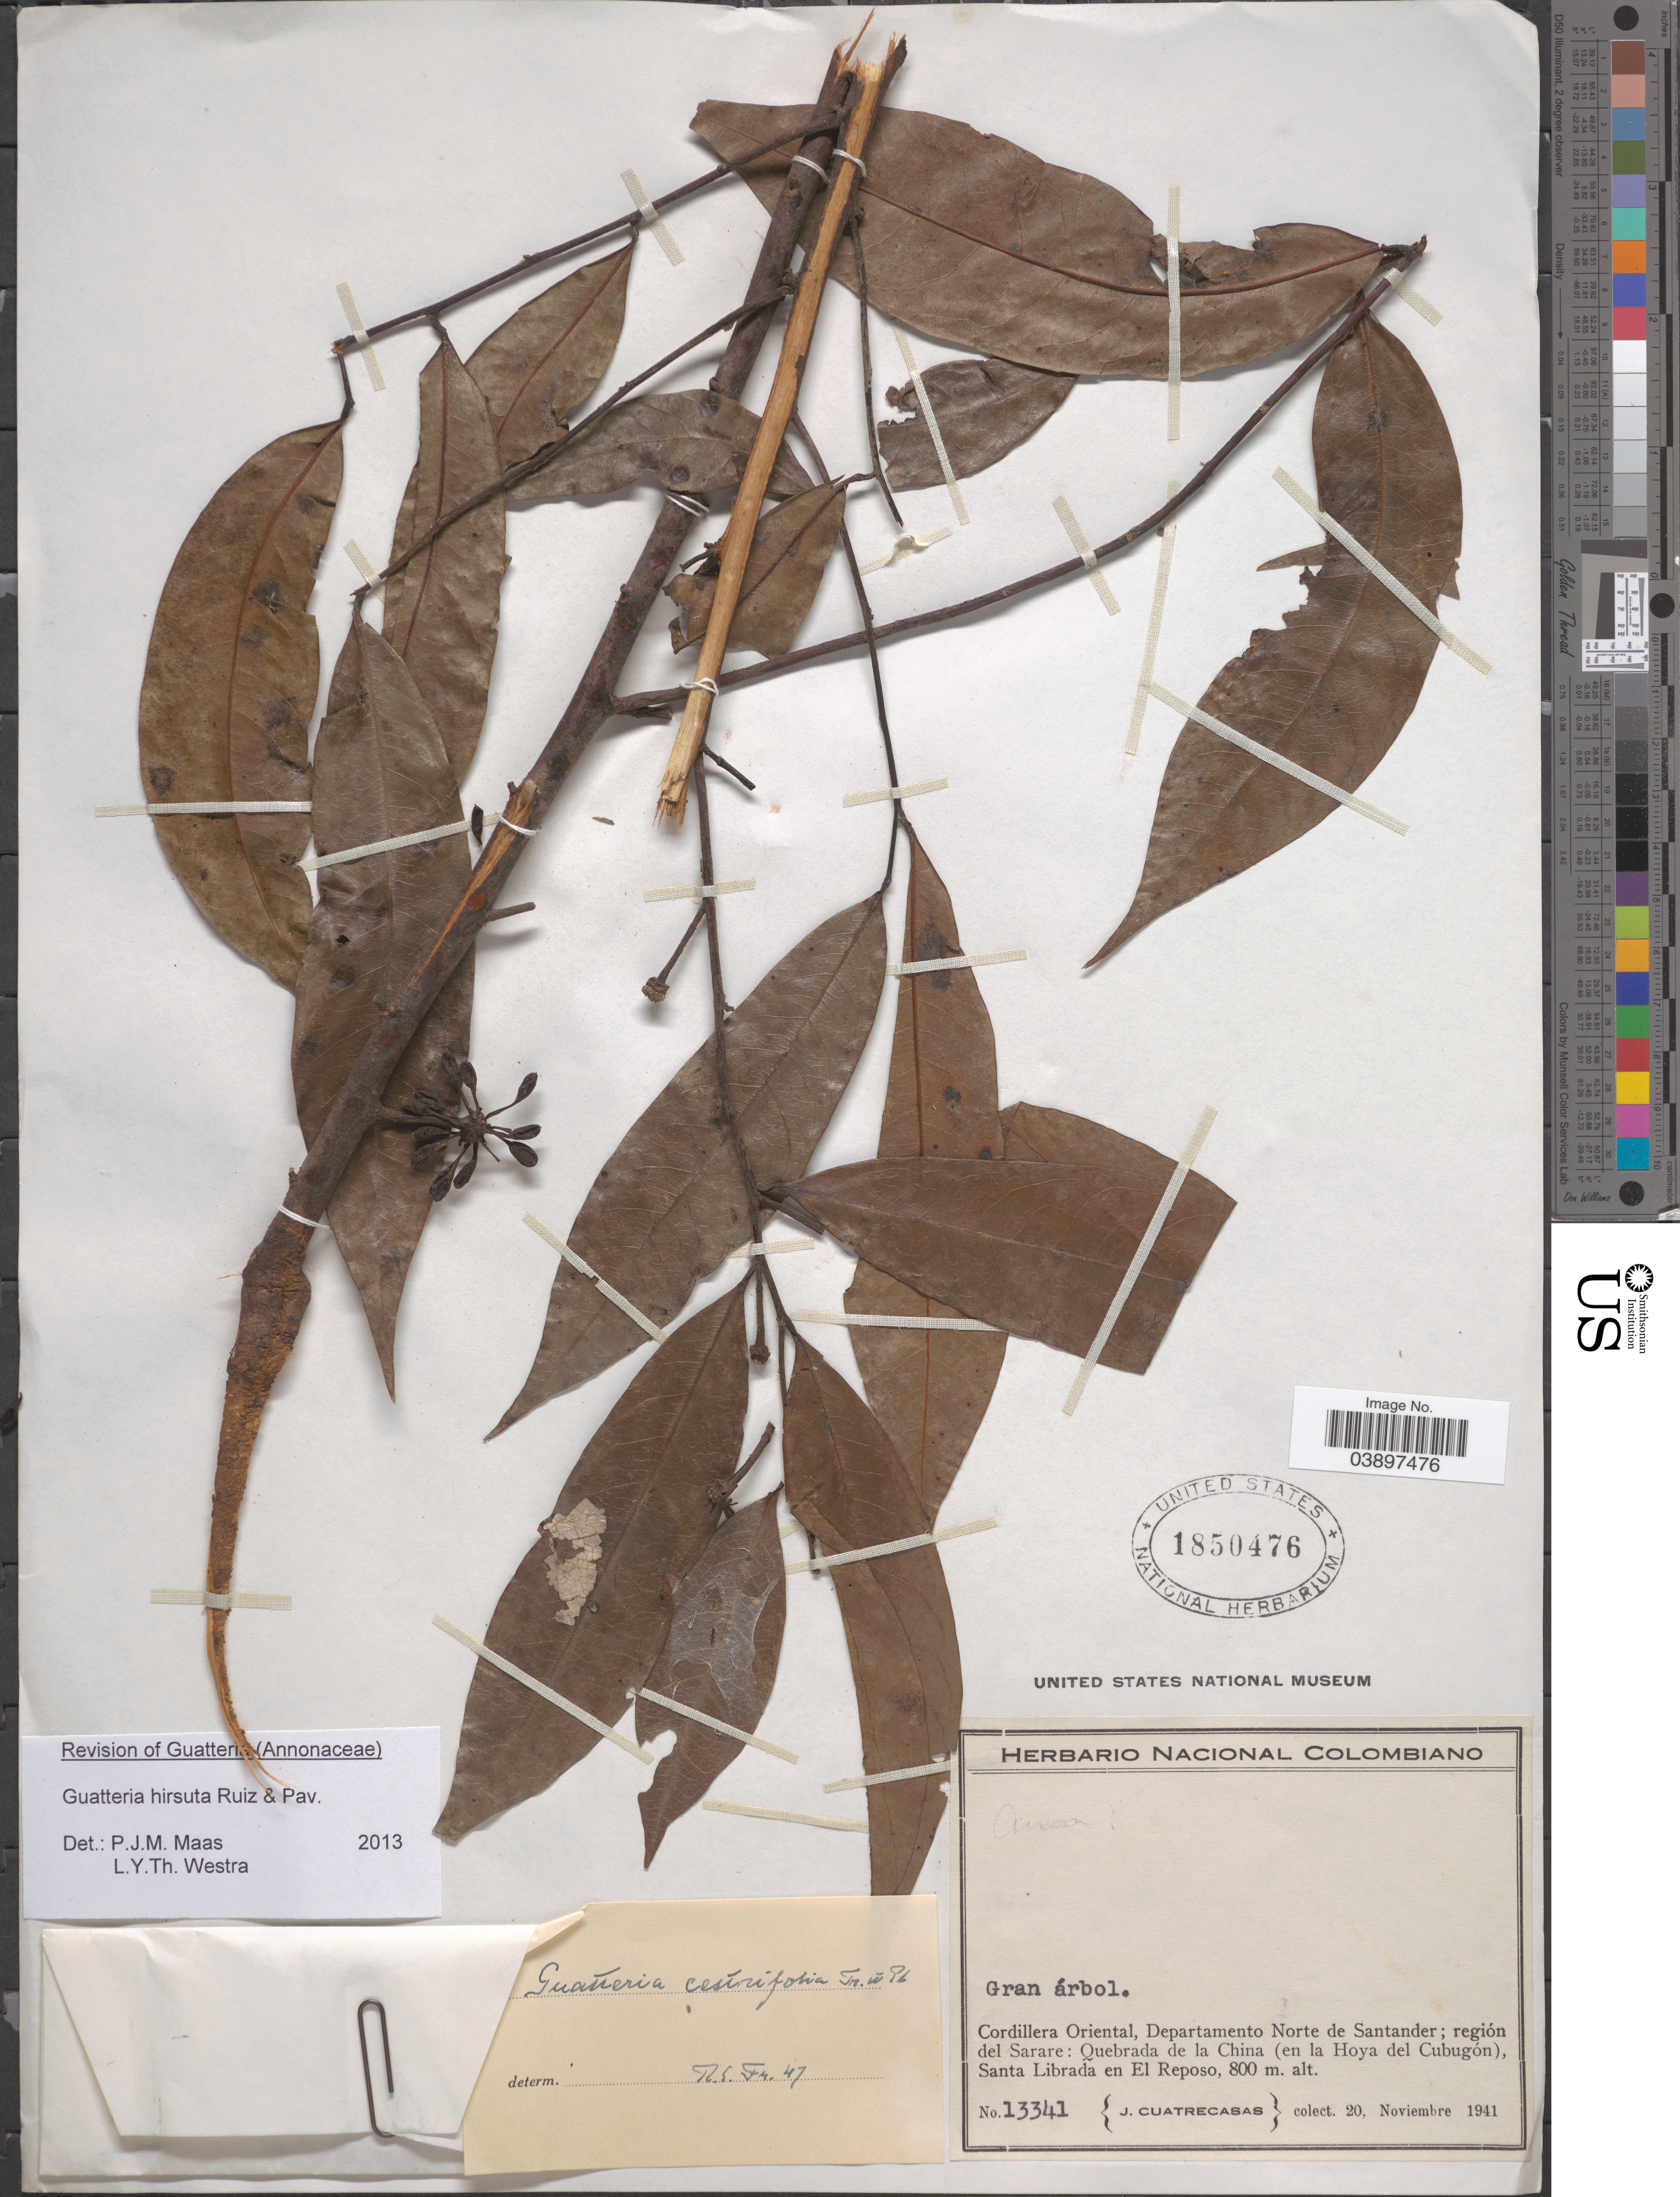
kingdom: Plantae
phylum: Tracheophyta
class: Magnoliopsida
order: Magnoliales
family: Annonaceae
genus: Guatteria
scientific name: Guatteria hirsuta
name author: Ruiz & Pav.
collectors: J. Cuatrecasas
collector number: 13341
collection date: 1941-11-20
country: Colombia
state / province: Norte de Santander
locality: Cordillera Oriental, Departamento Norte de Santander; región del Sarare: Quebrada de la China (en la Hoya del Cubugón), Santa Librada en El Reposo.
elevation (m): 800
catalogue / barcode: US 1850476